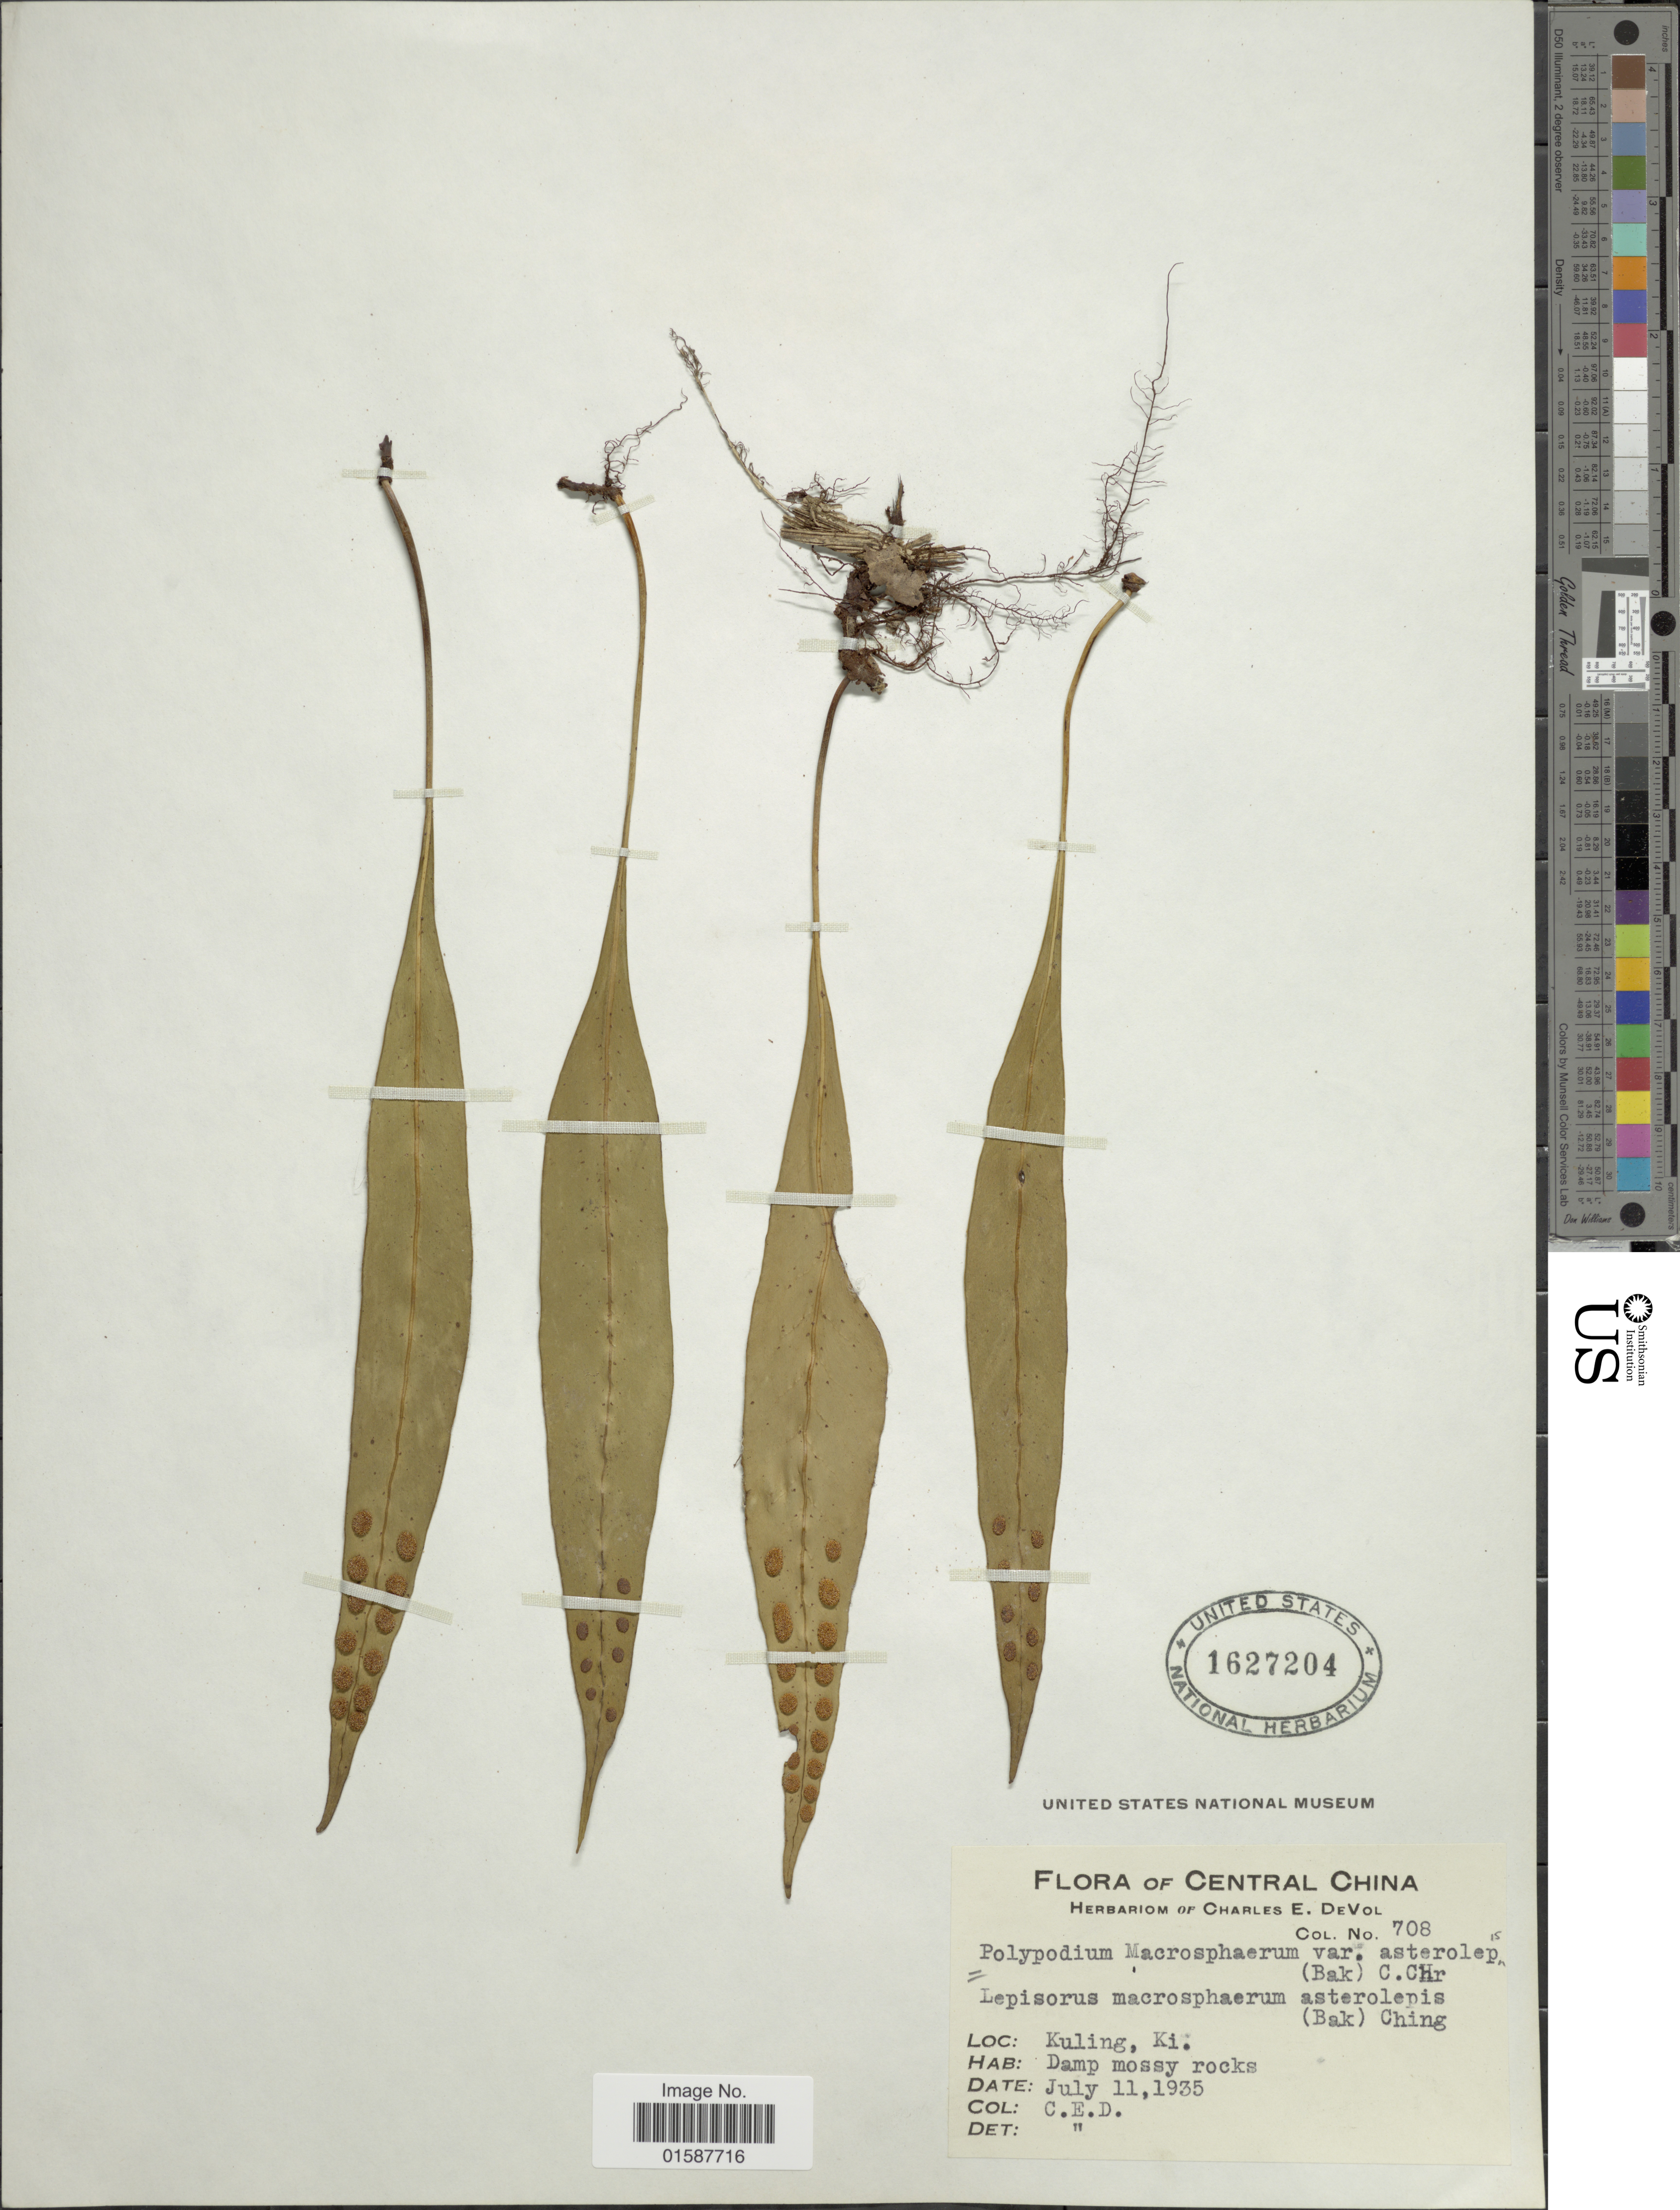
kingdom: Plantae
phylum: Tracheophyta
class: Polypodiopsida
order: Polypodiales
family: Polypodiaceae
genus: Lepisorus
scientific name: Lepisorus macrosphaerus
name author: (Baker) Ching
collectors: C. E. De Vol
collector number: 708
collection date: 1935-07-11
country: China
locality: Central China, Kuling, Ki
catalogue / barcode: US 1627204